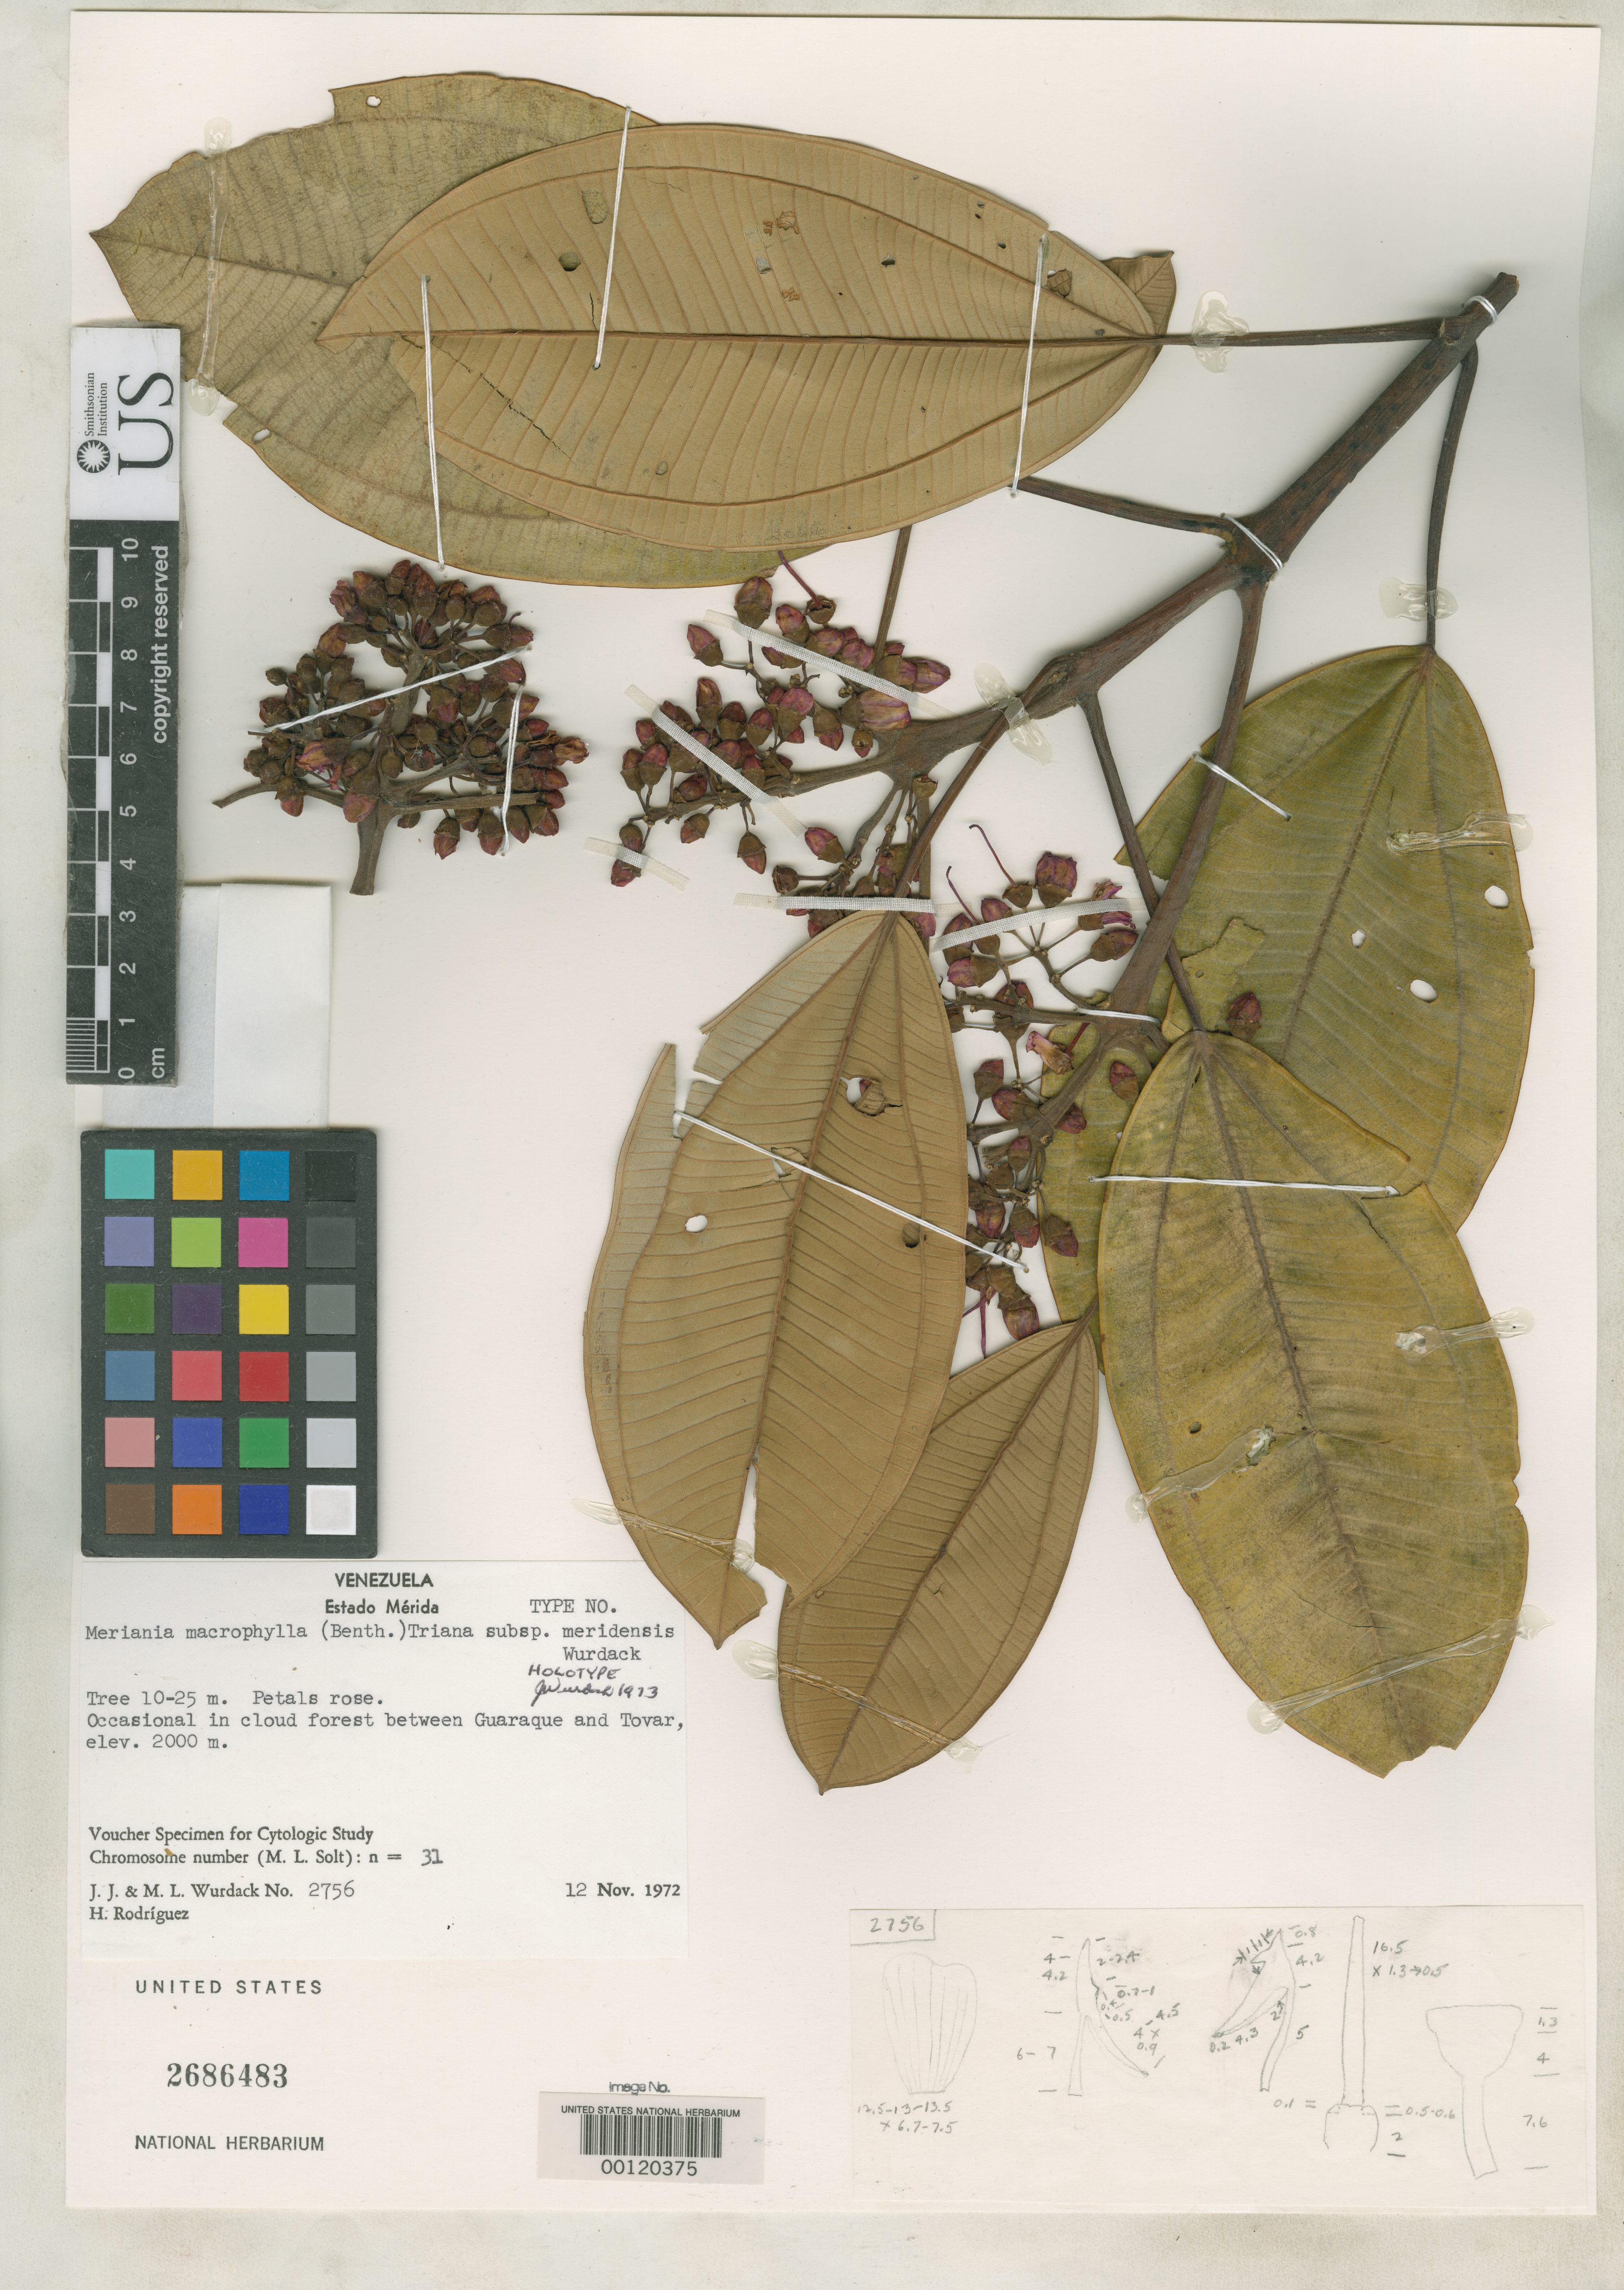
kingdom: Plantae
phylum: Tracheophyta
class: Magnoliopsida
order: Myrtales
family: Melastomataceae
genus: Meriania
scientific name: Meriania macrophylla subsp. meridensis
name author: Wurdack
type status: Holotype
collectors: J. J. Wurdack & M. L. Wurdack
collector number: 2756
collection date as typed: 12 Nov 1972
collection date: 1972-11-12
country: Venezuela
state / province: Mérida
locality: Cloud forest between Guaraque & Tovar.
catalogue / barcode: US 2686483